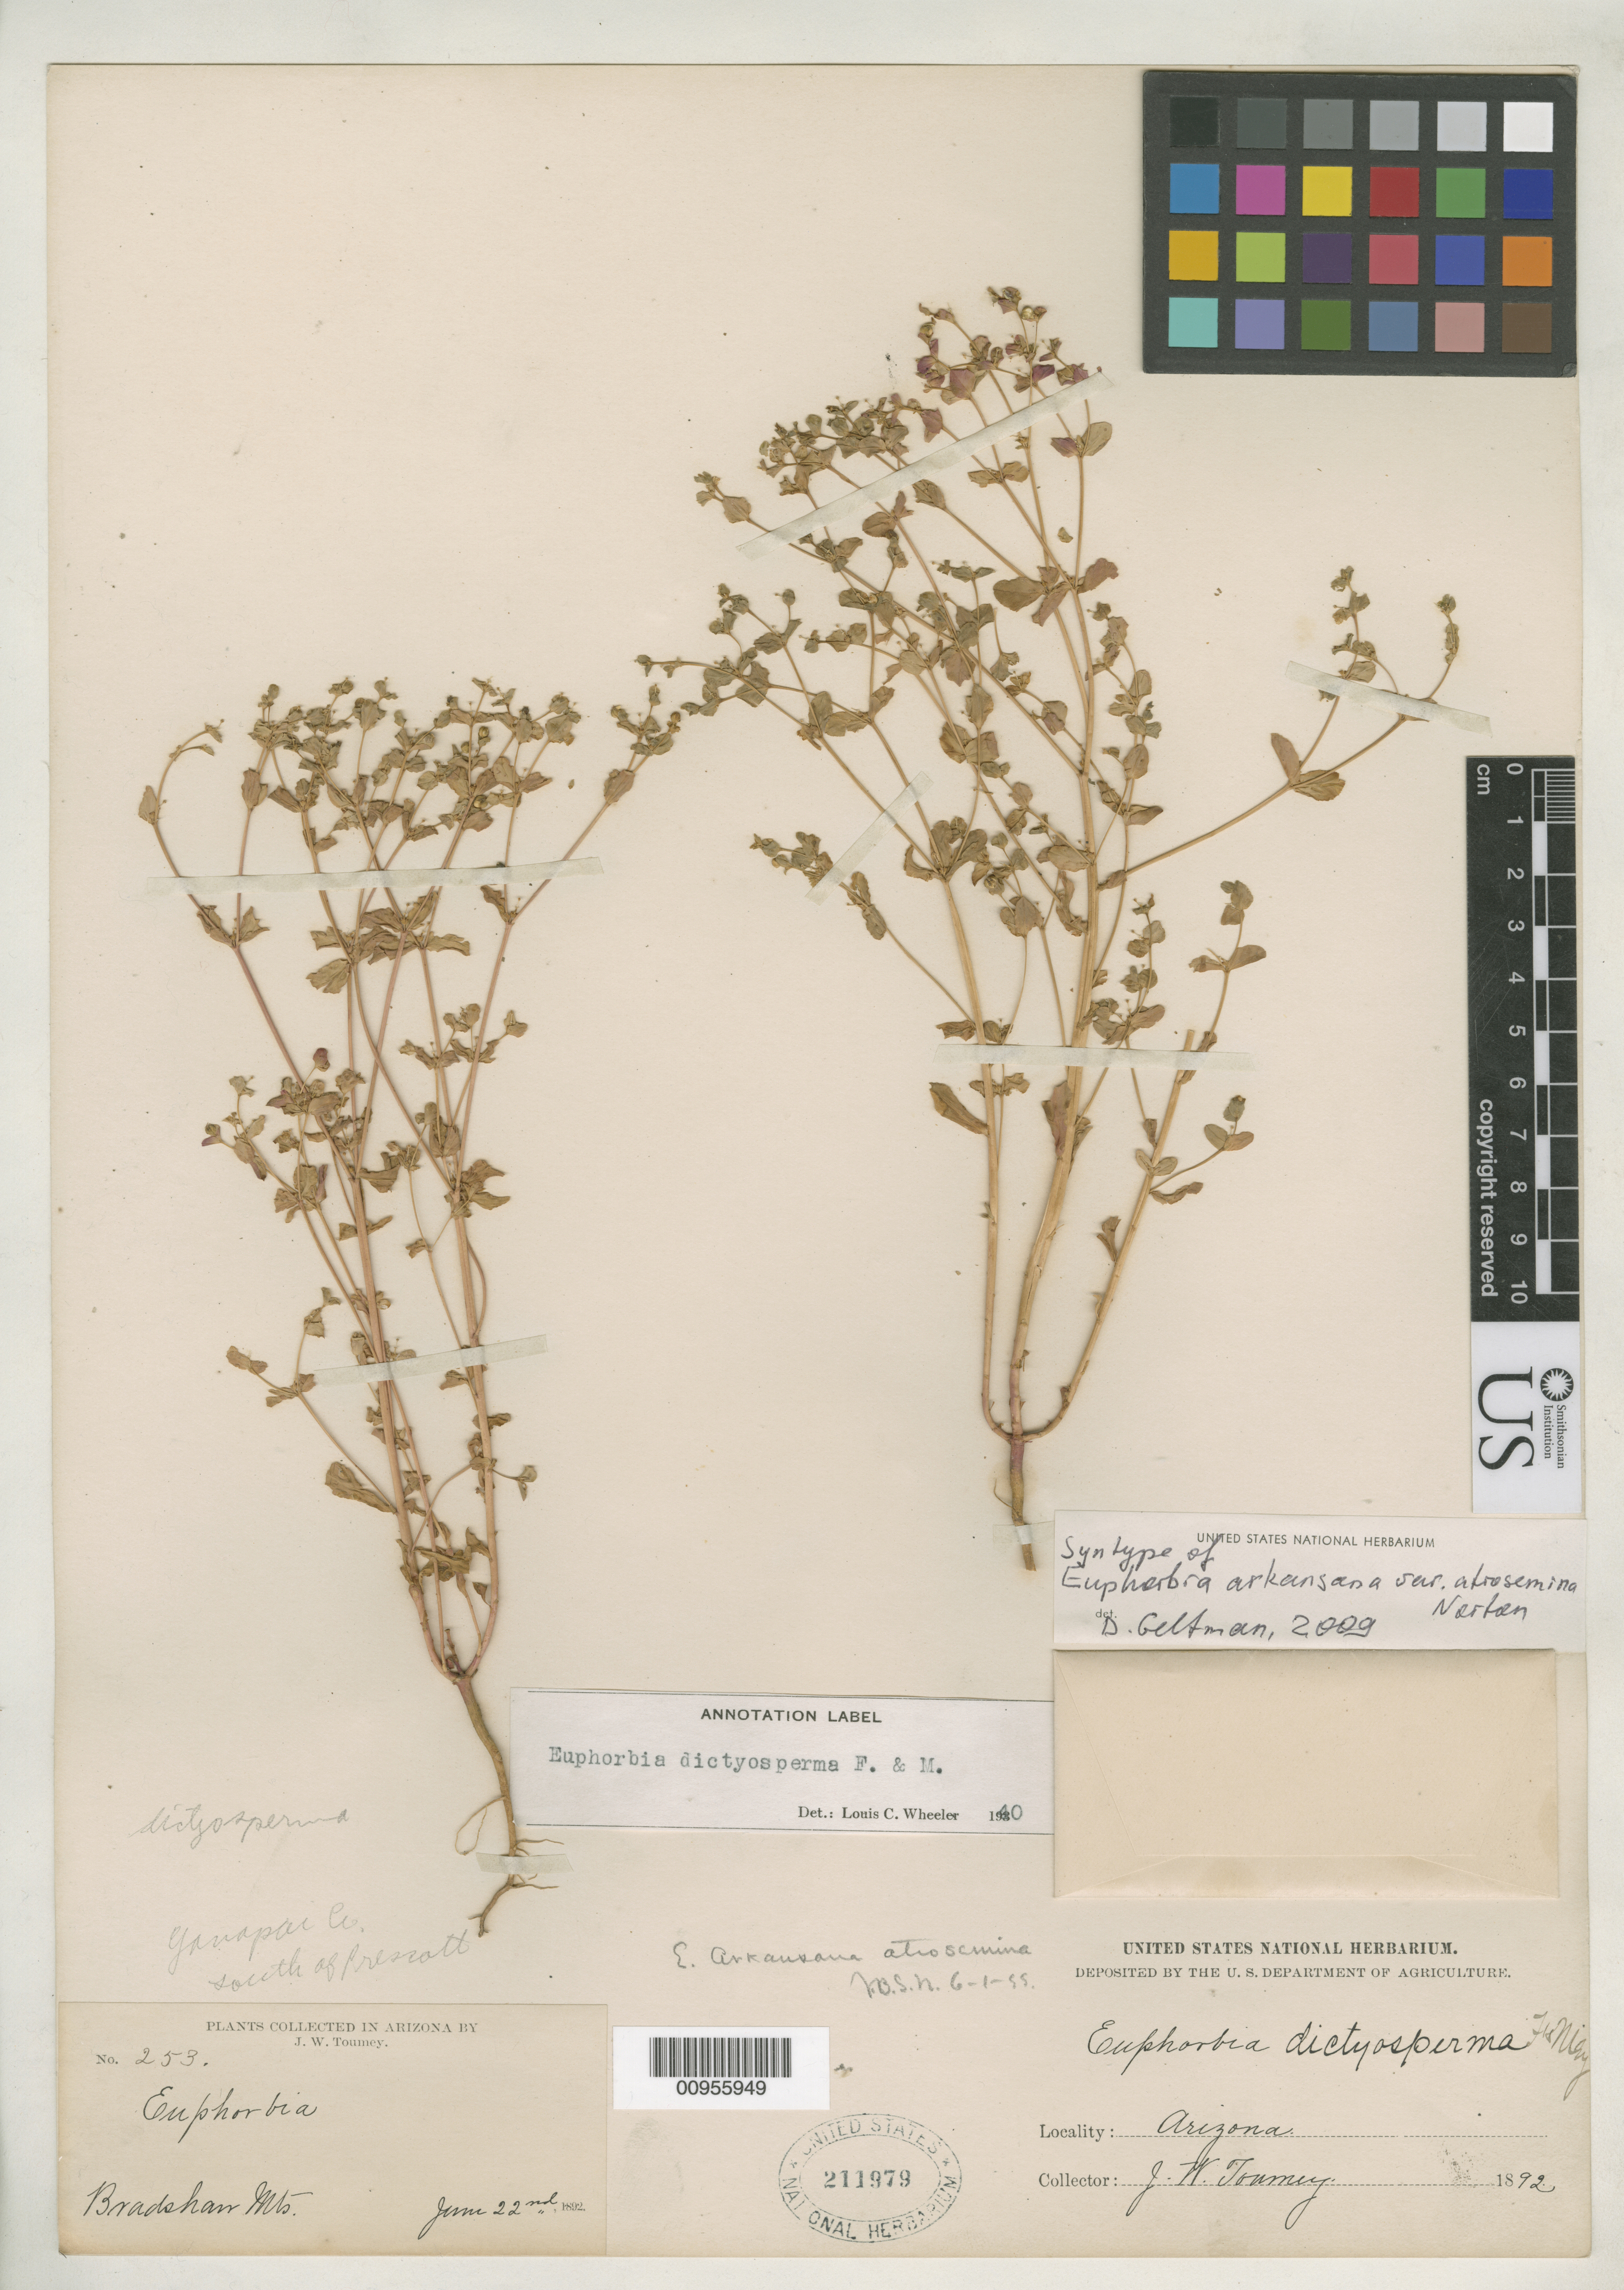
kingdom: Plantae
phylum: Tracheophyta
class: Magnoliopsida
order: Malpighiales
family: Euphorbiaceae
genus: Euphorbia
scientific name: Euphorbia arkansana var. atrosemina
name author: Norton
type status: Paratype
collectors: J. W. Toumey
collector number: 253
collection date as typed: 22 Jun 1892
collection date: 1892-06-22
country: United States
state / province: Arizona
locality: Bradshaw Mts.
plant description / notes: Preprint from Ann. Rep. Missouri Bot. Gard. vol. 11 (1900).; No type cited in protologue; this sheet annotated by D. Geltman (2009) as "syntype" but Pringle s.n. (USNH 19649) was annotated as "type" by Norton (1899).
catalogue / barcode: US 211979